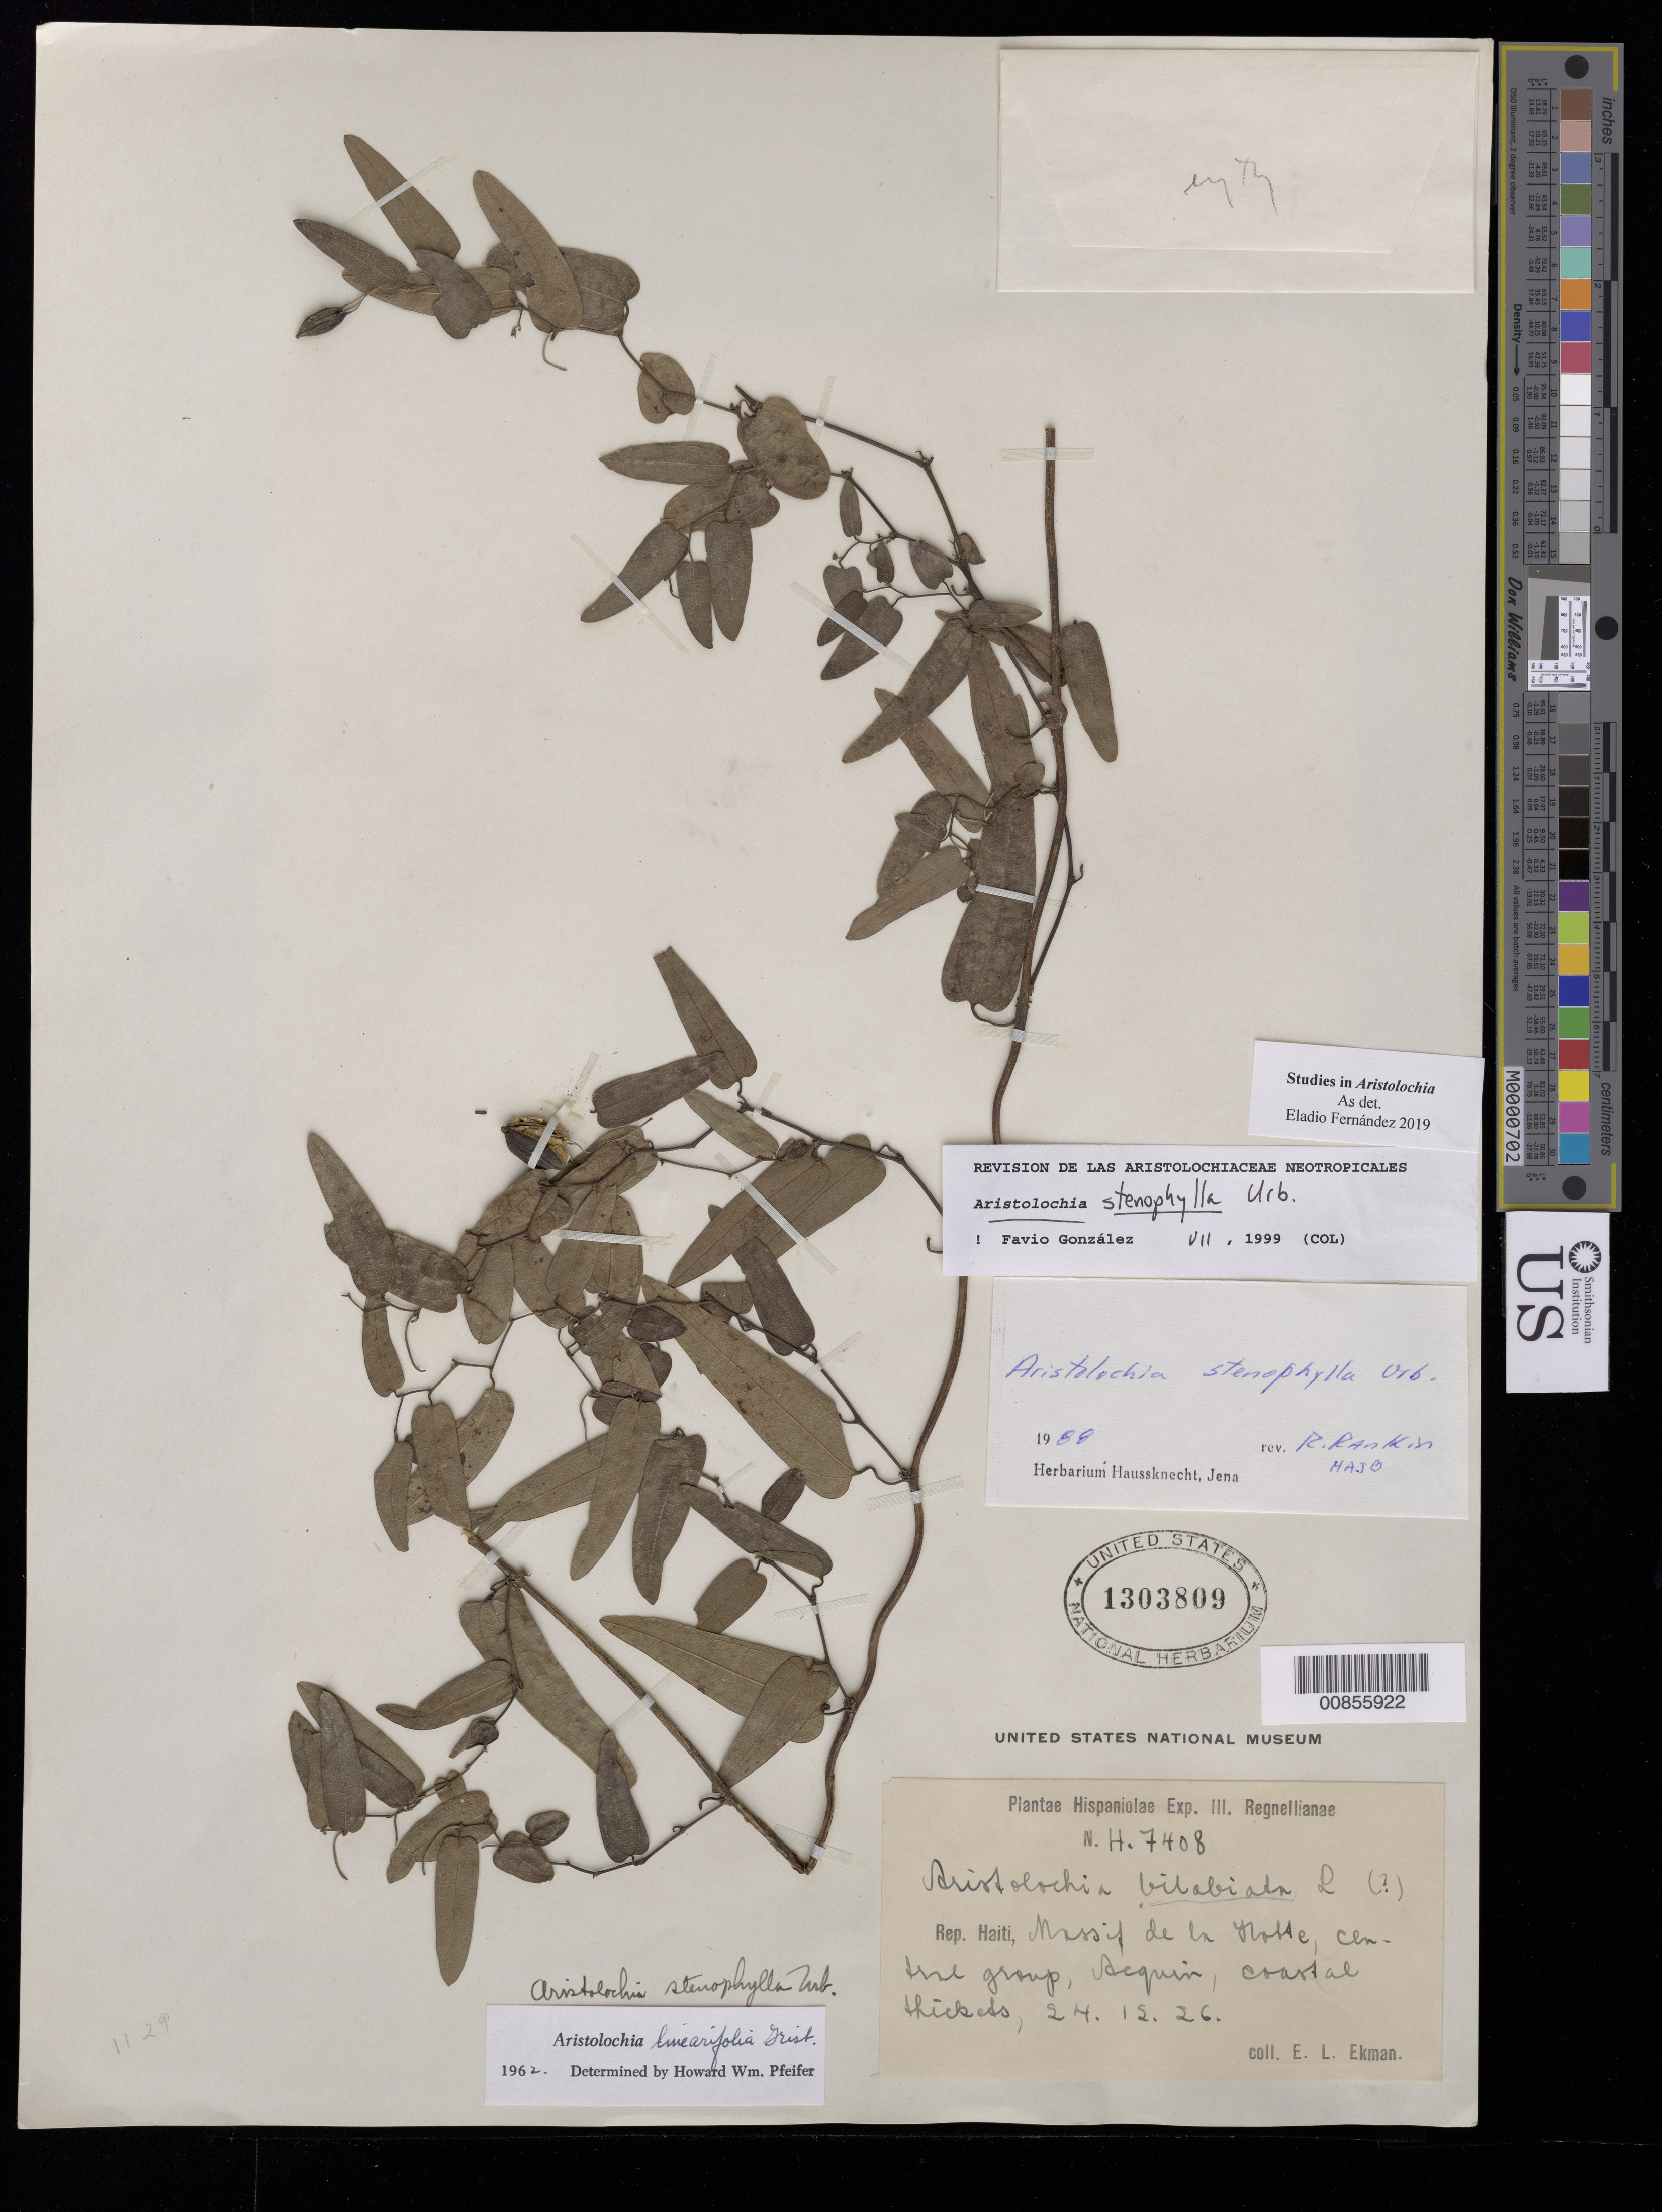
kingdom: Plantae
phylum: Tracheophyta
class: Magnoliopsida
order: Piperales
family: Aristolochiaceae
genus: Aristolochia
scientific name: Aristolochia linearifolia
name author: C. Wright ex Griseb.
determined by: González, F., (COL), Universidad Nacional de Colombia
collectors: E. L. Ekman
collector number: H 7408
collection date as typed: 24 Dec 1926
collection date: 1926-12-24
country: Haiti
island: Hispaniola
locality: Massif de la Hotte, western group, Aequin.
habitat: Coastal thicket.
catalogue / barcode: US 1303809